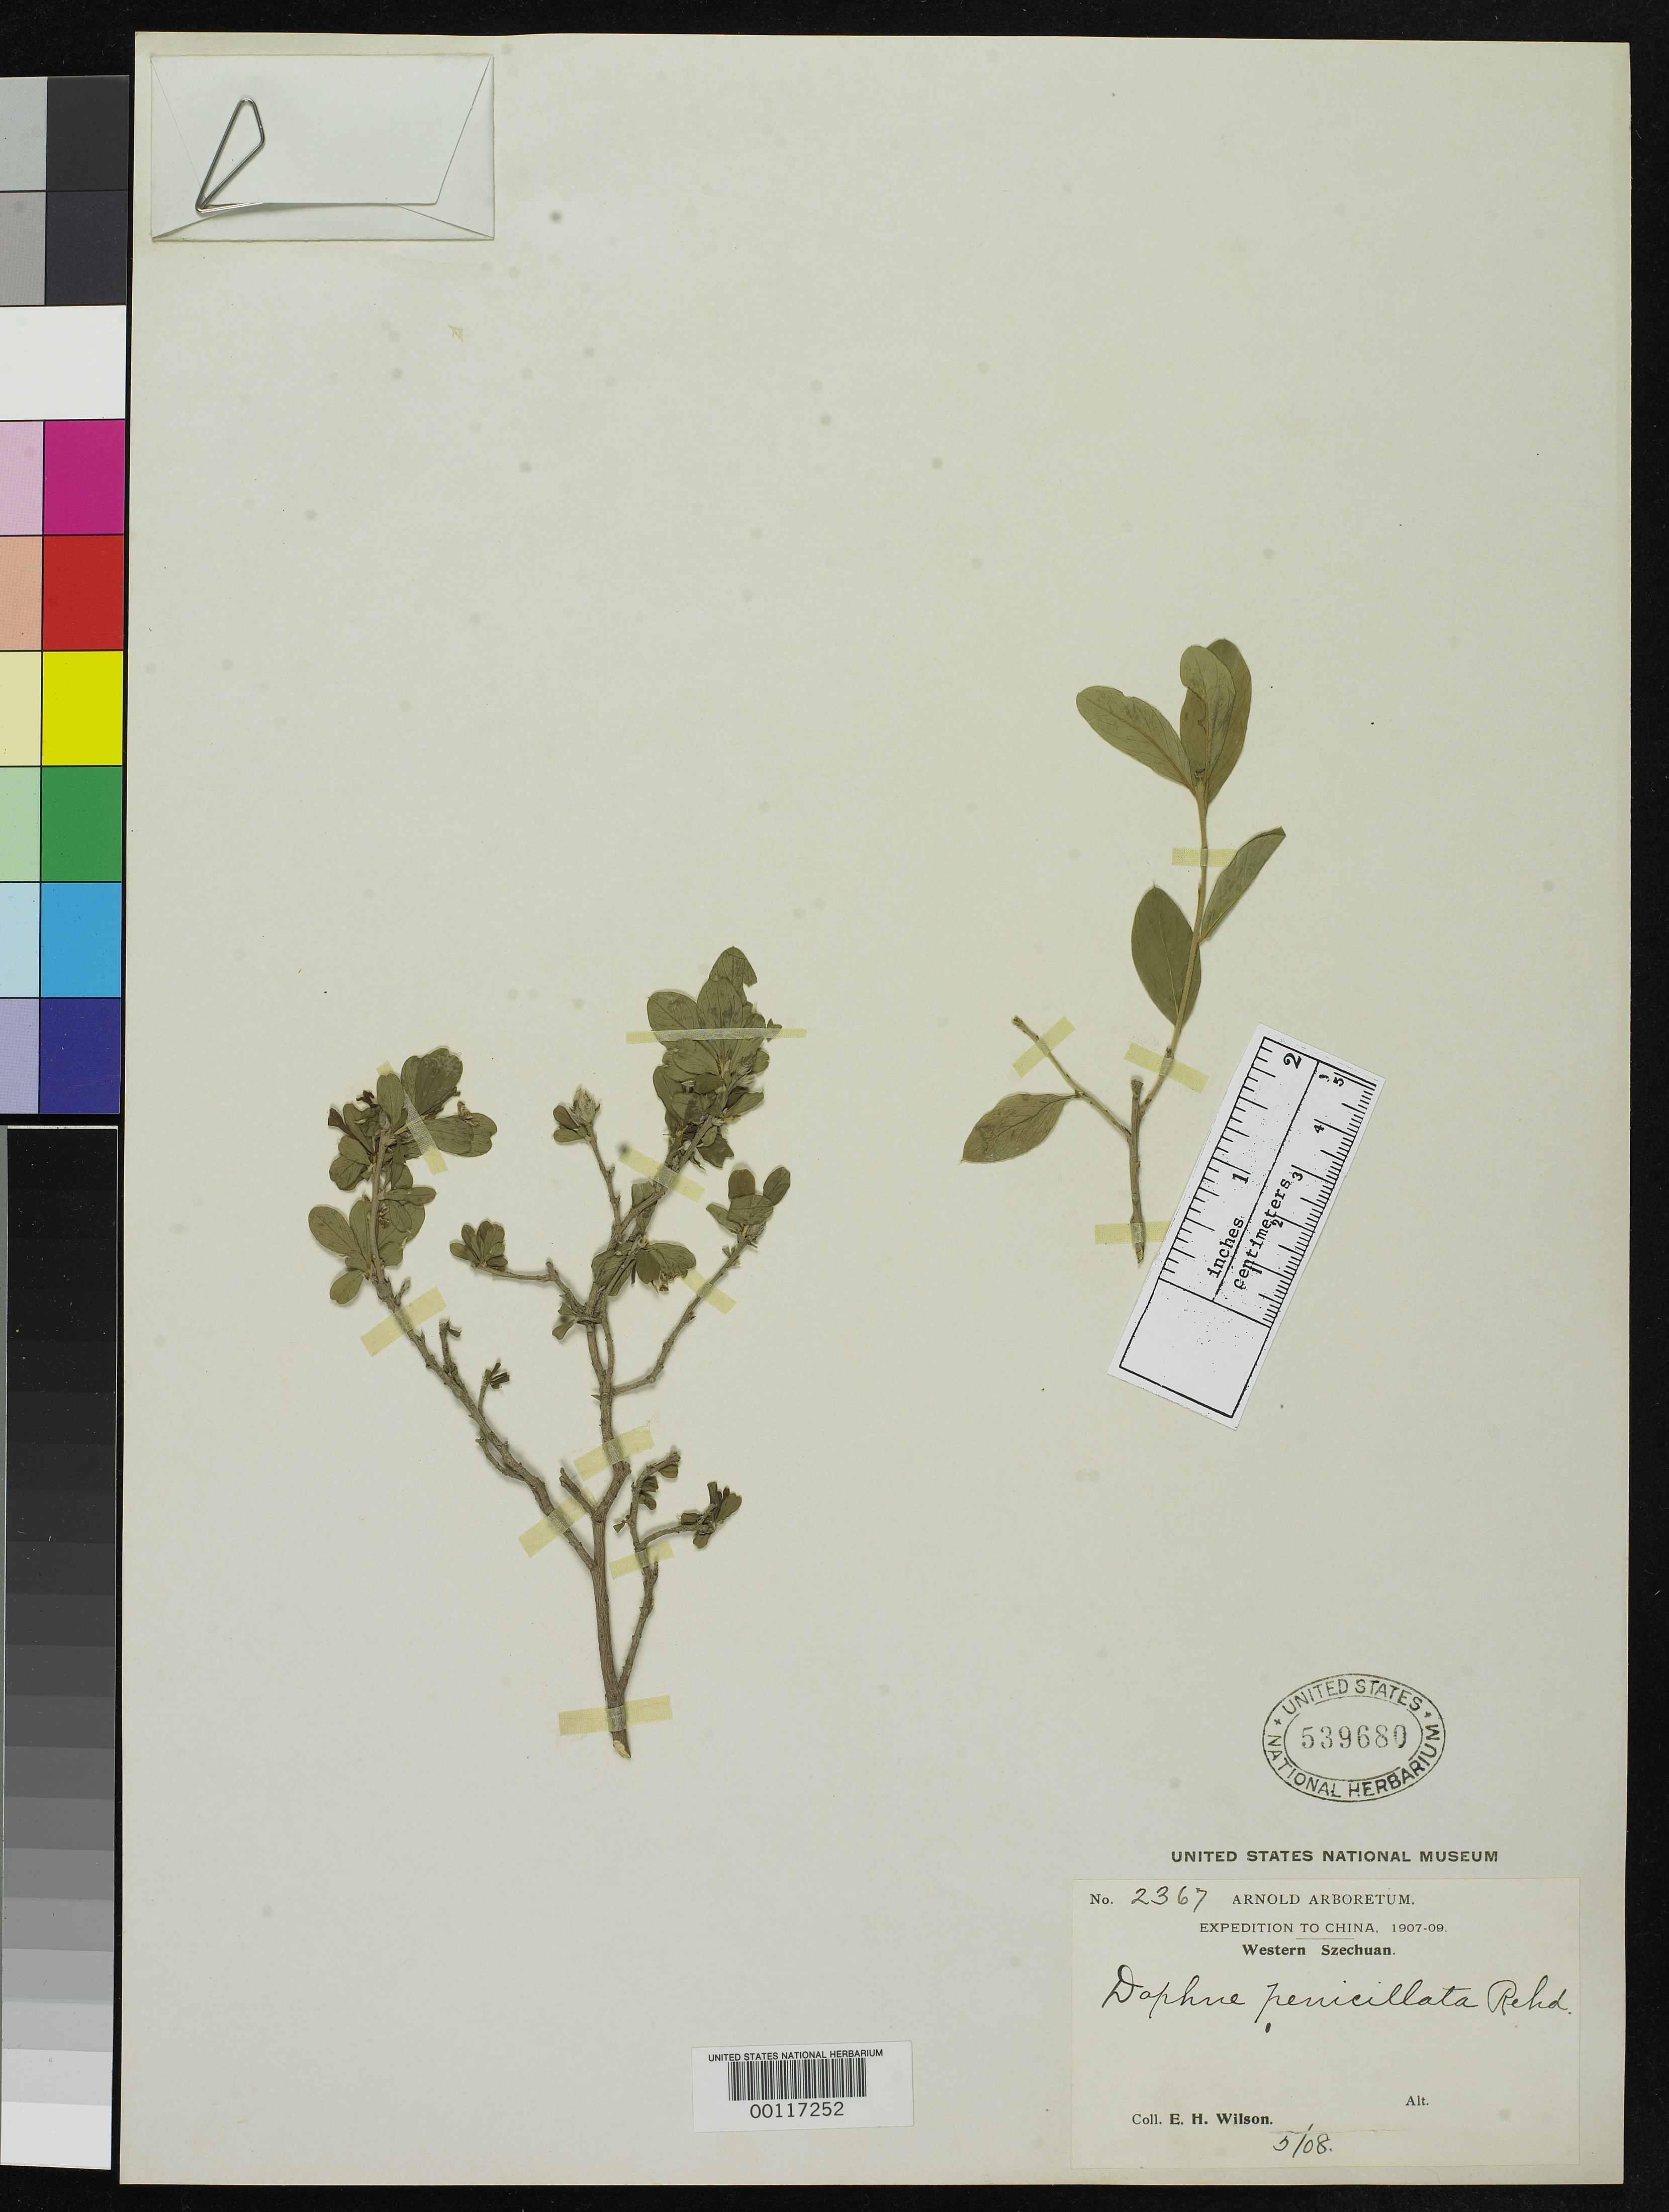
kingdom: Plantae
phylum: Tracheophyta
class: Magnoliopsida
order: Malvales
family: Thymelaeaceae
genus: Daphne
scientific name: Daphne penicillata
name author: Rehder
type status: Isotype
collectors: E. H. Wilson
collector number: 2367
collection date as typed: May 1908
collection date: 1908-05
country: China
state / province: Sichuan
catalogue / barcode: US 539680